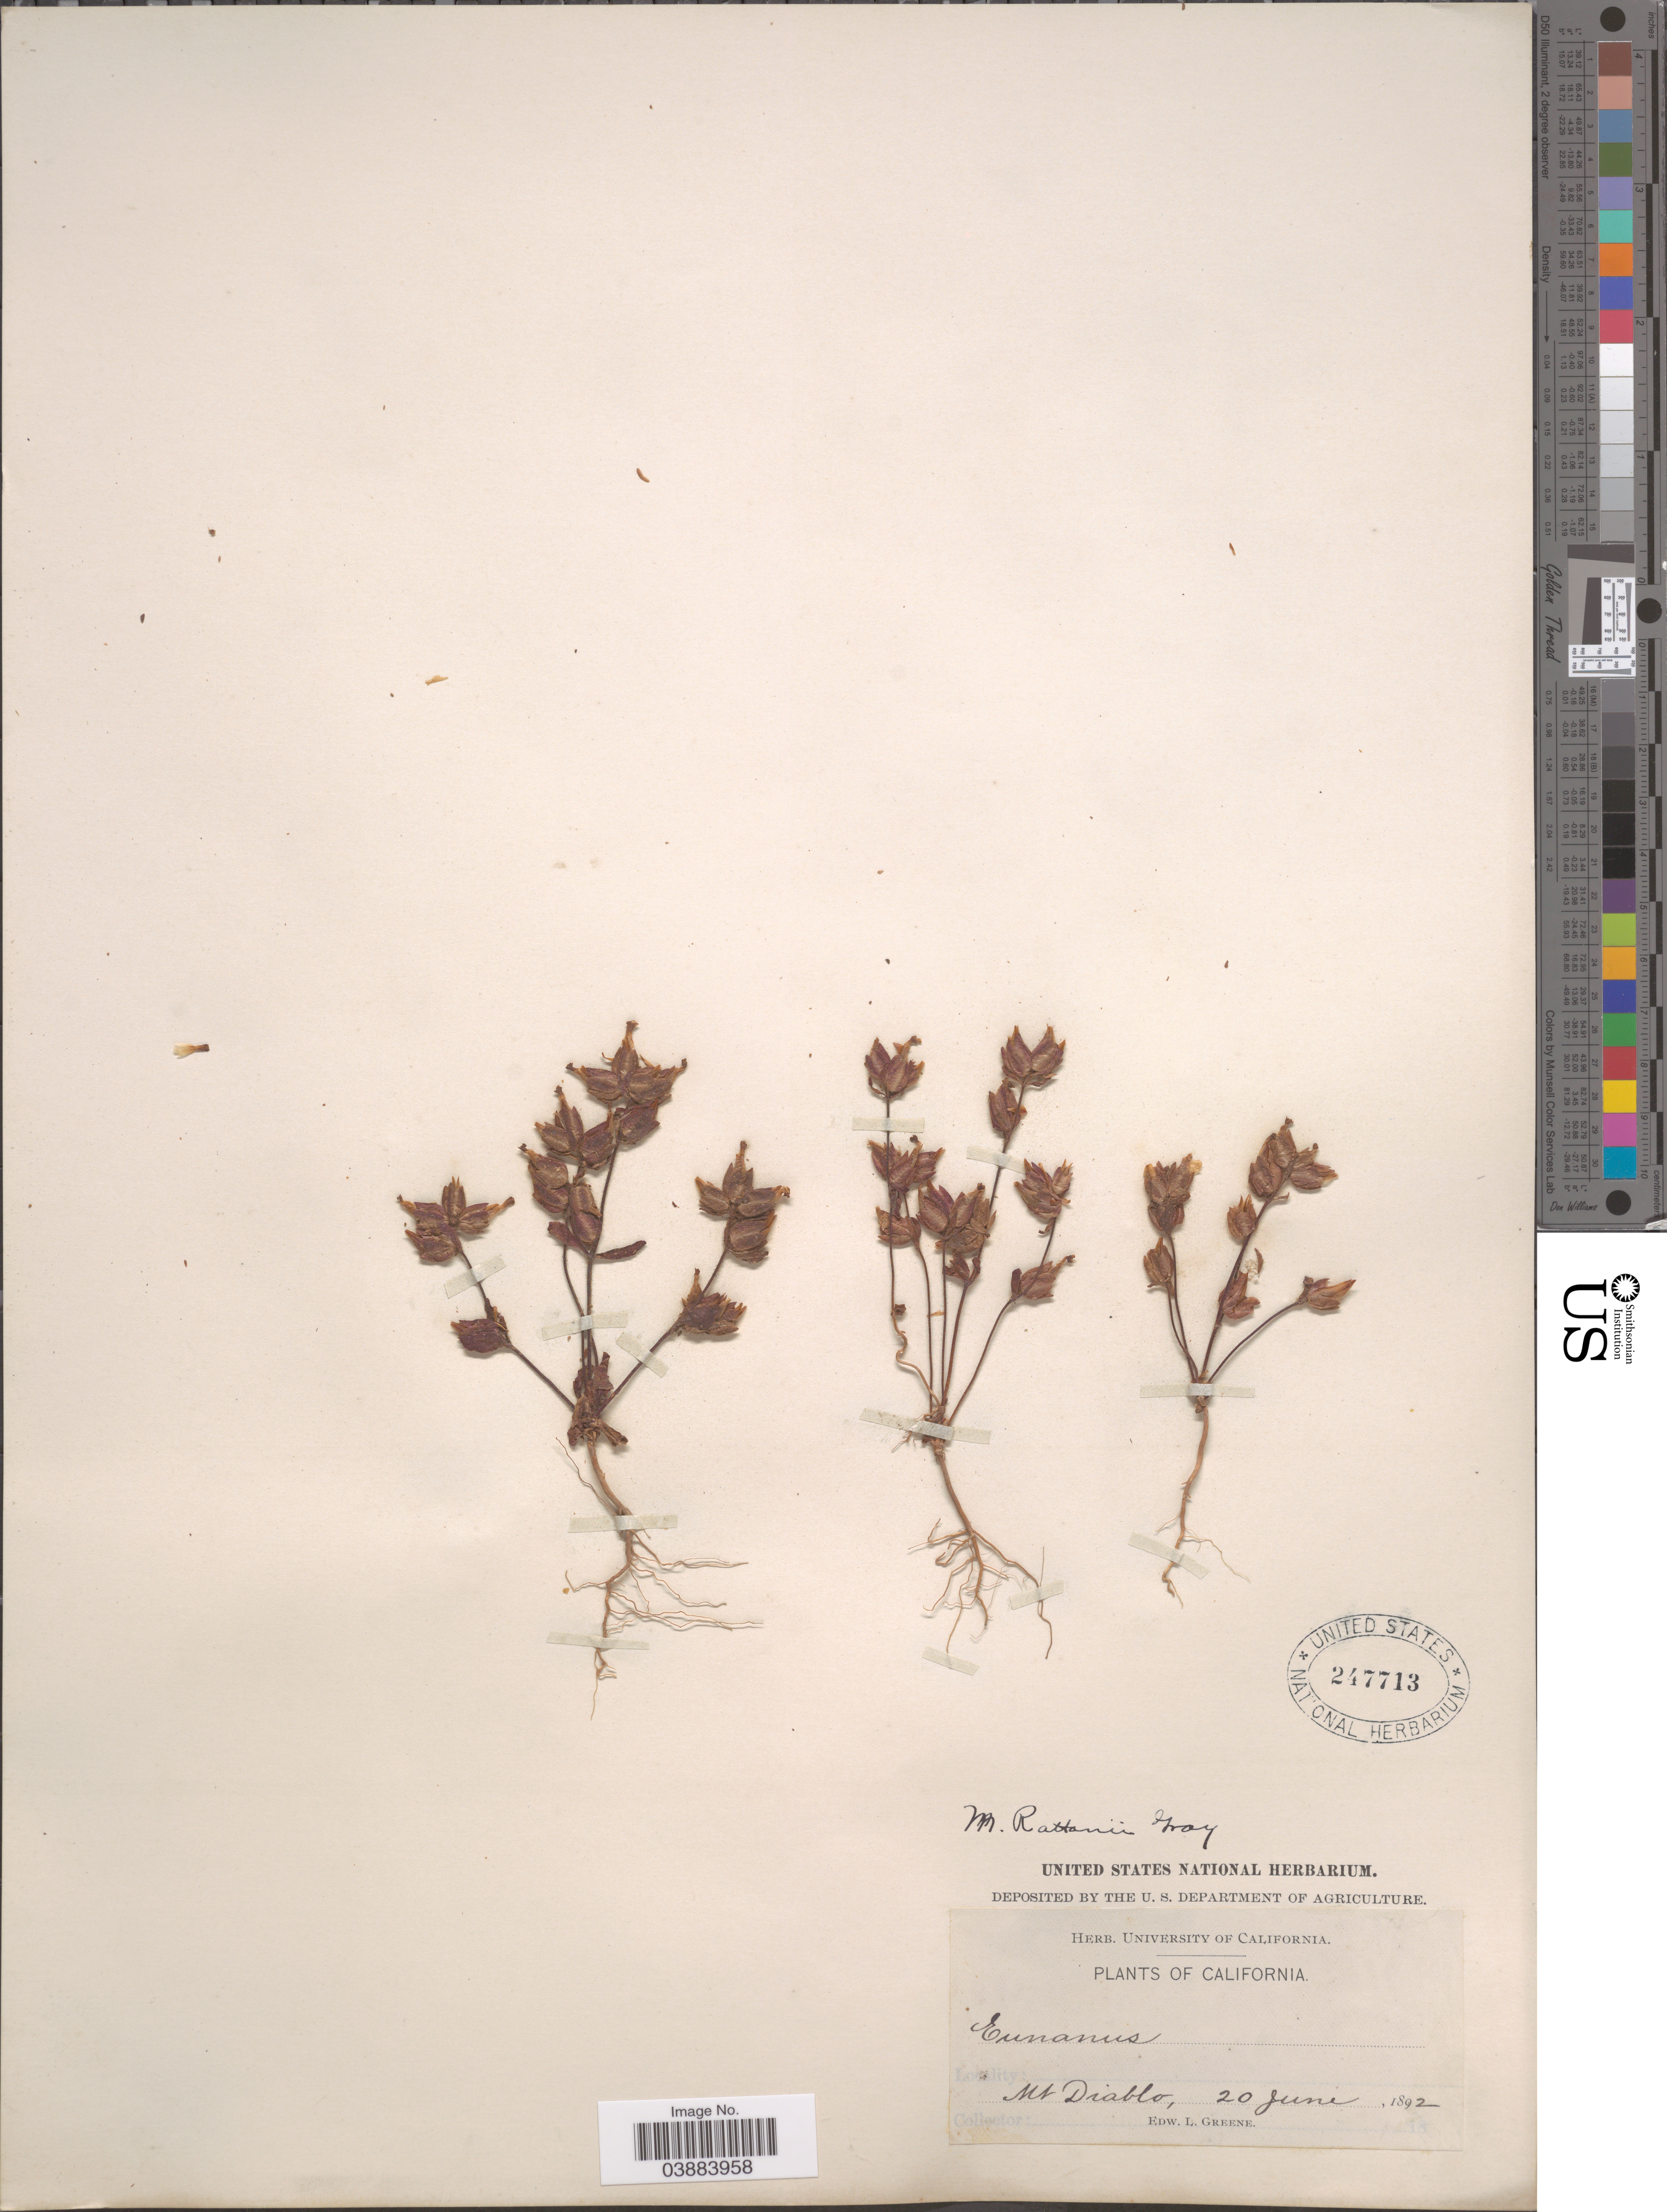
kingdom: Plantae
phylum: Tracheophyta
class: Magnoliopsida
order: Lamiales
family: Phrymaceae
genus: Eunanus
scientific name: Eunanus rattanii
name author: Greene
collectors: E. L. Greene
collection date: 1892-06-20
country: United States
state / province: California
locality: Mt. Diablo.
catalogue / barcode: US 247713